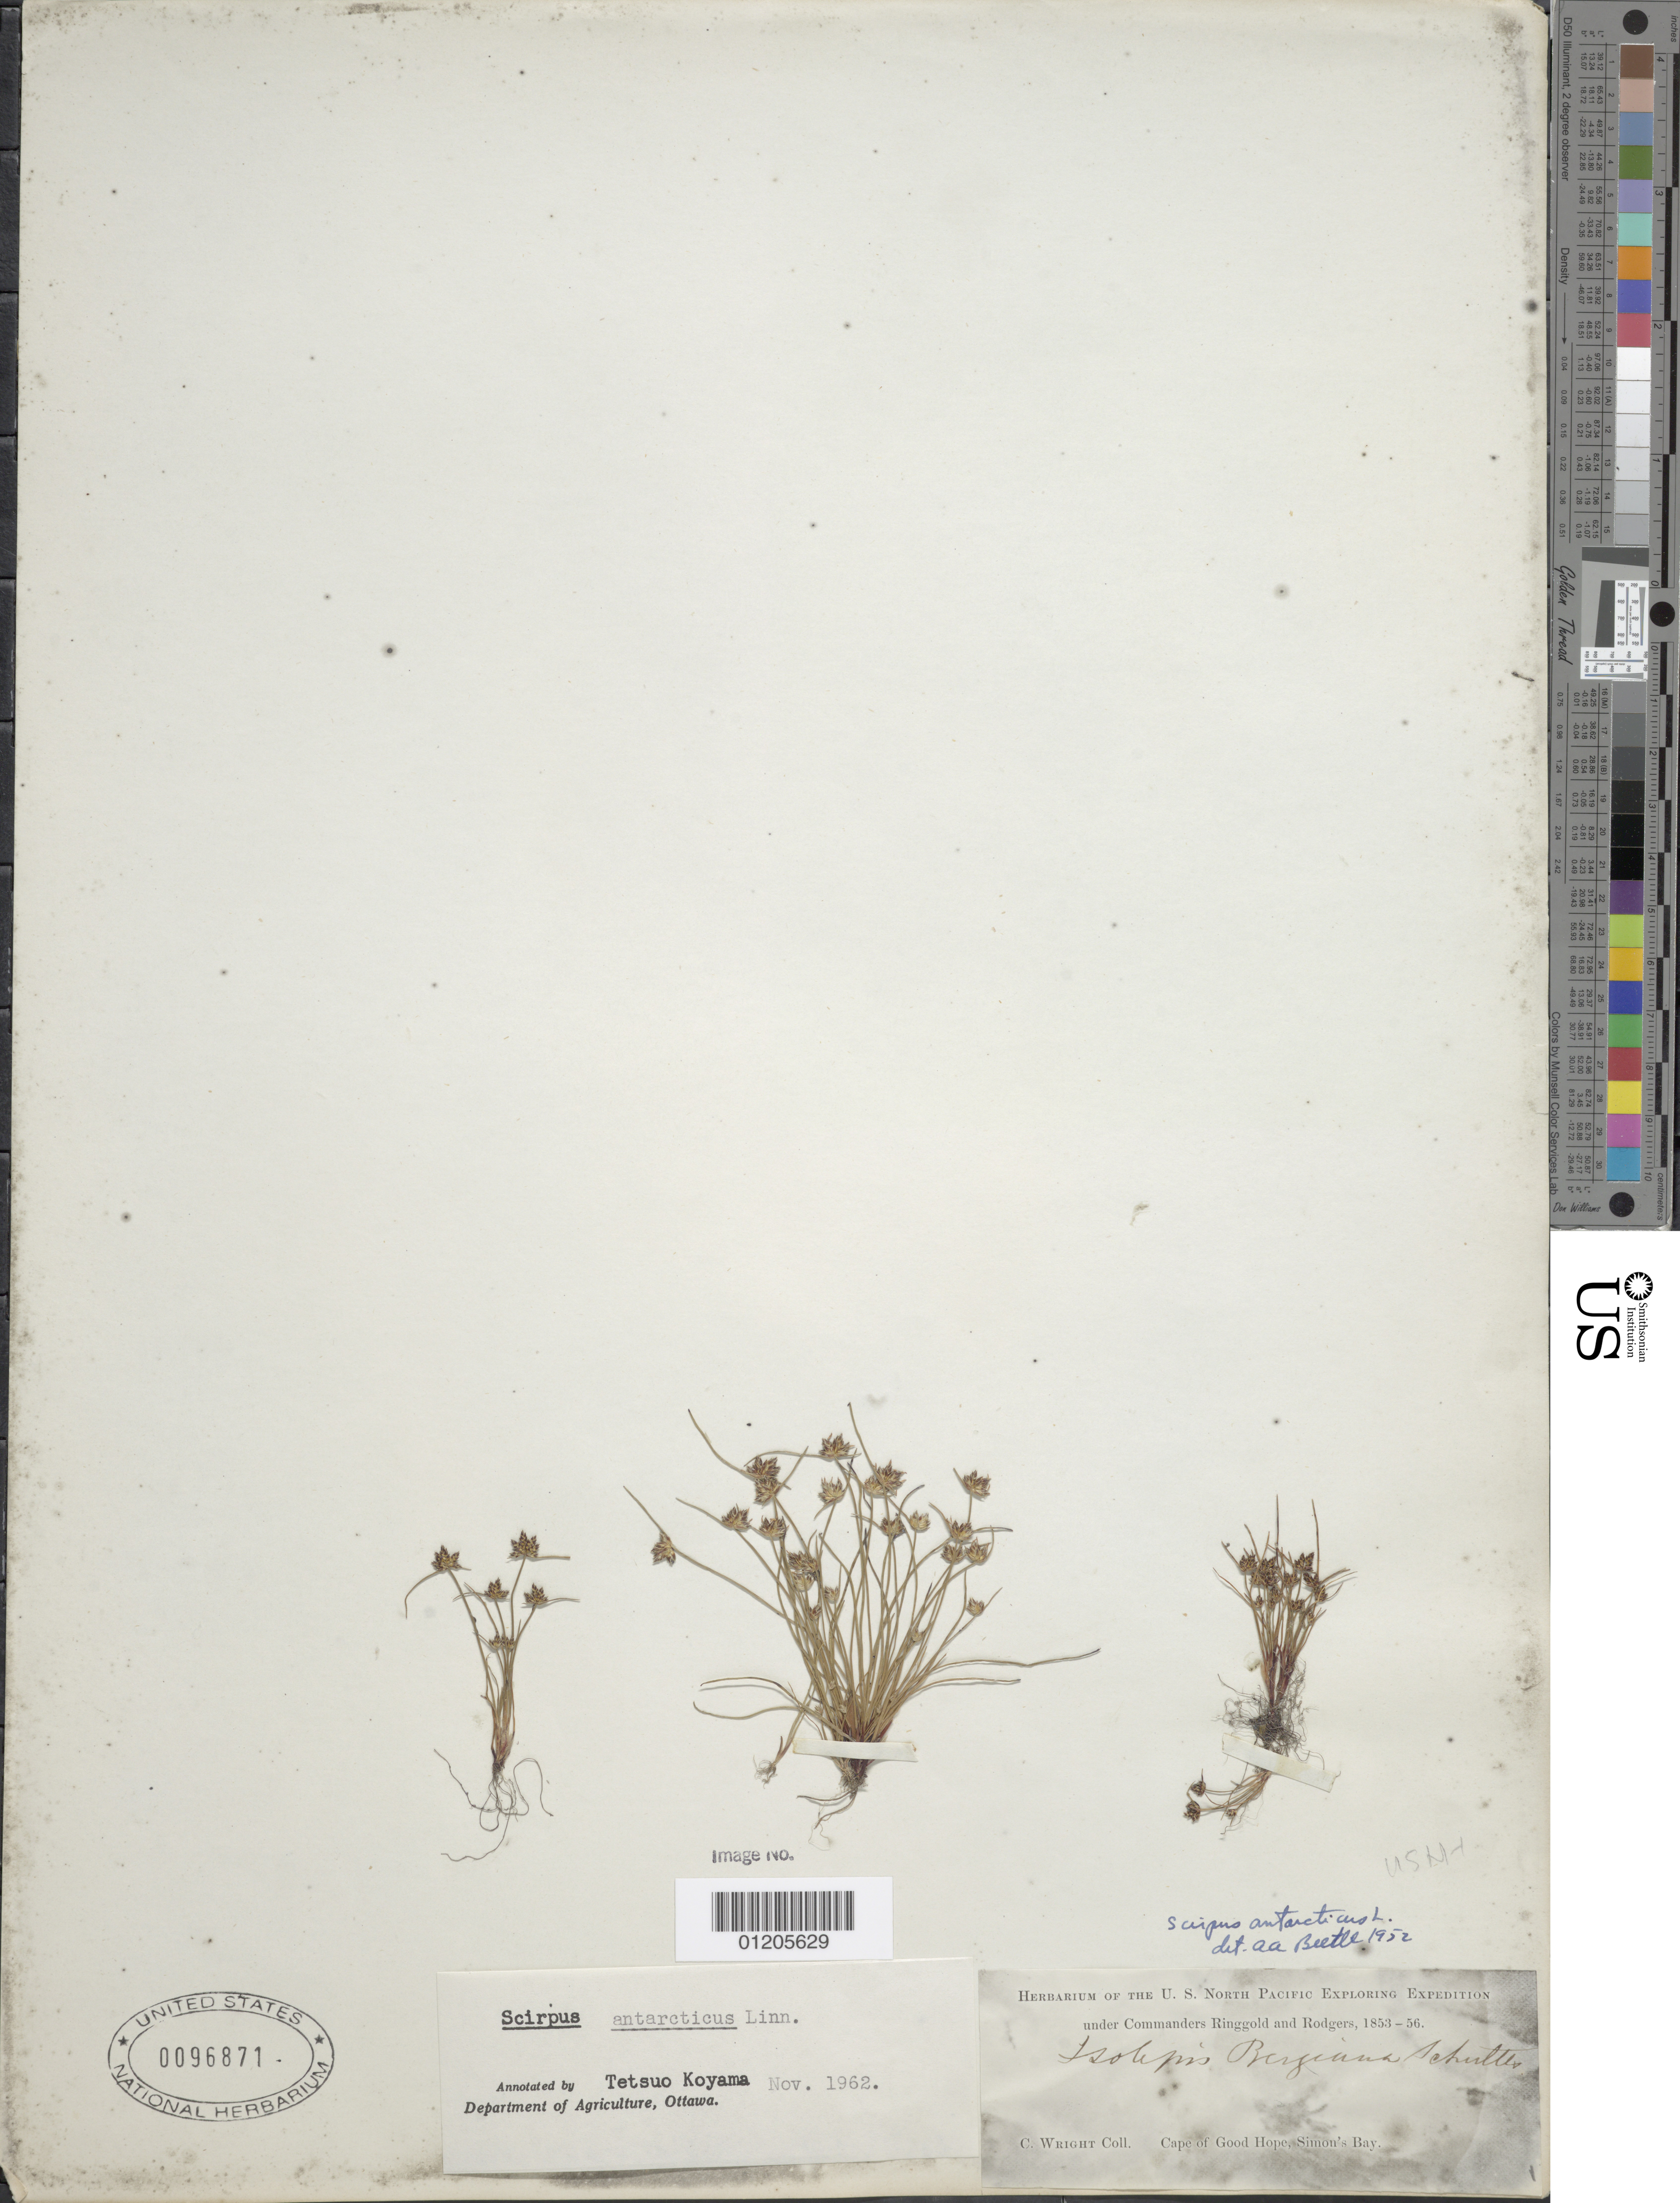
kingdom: Plantae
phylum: Tracheophyta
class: Liliopsida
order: Poales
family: Cyperaceae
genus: Ficinia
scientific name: Ficinia marginata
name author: (Thunb.) Fourc.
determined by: Strong, Mark T., (BOT), Smithsonian Institution - National Museum of Natural History (UNITED STATES)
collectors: C. Wright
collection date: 1853/1856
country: South Africa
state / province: Western Cape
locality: Cape of Good Hope, Simon's Bay.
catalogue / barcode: US 96871